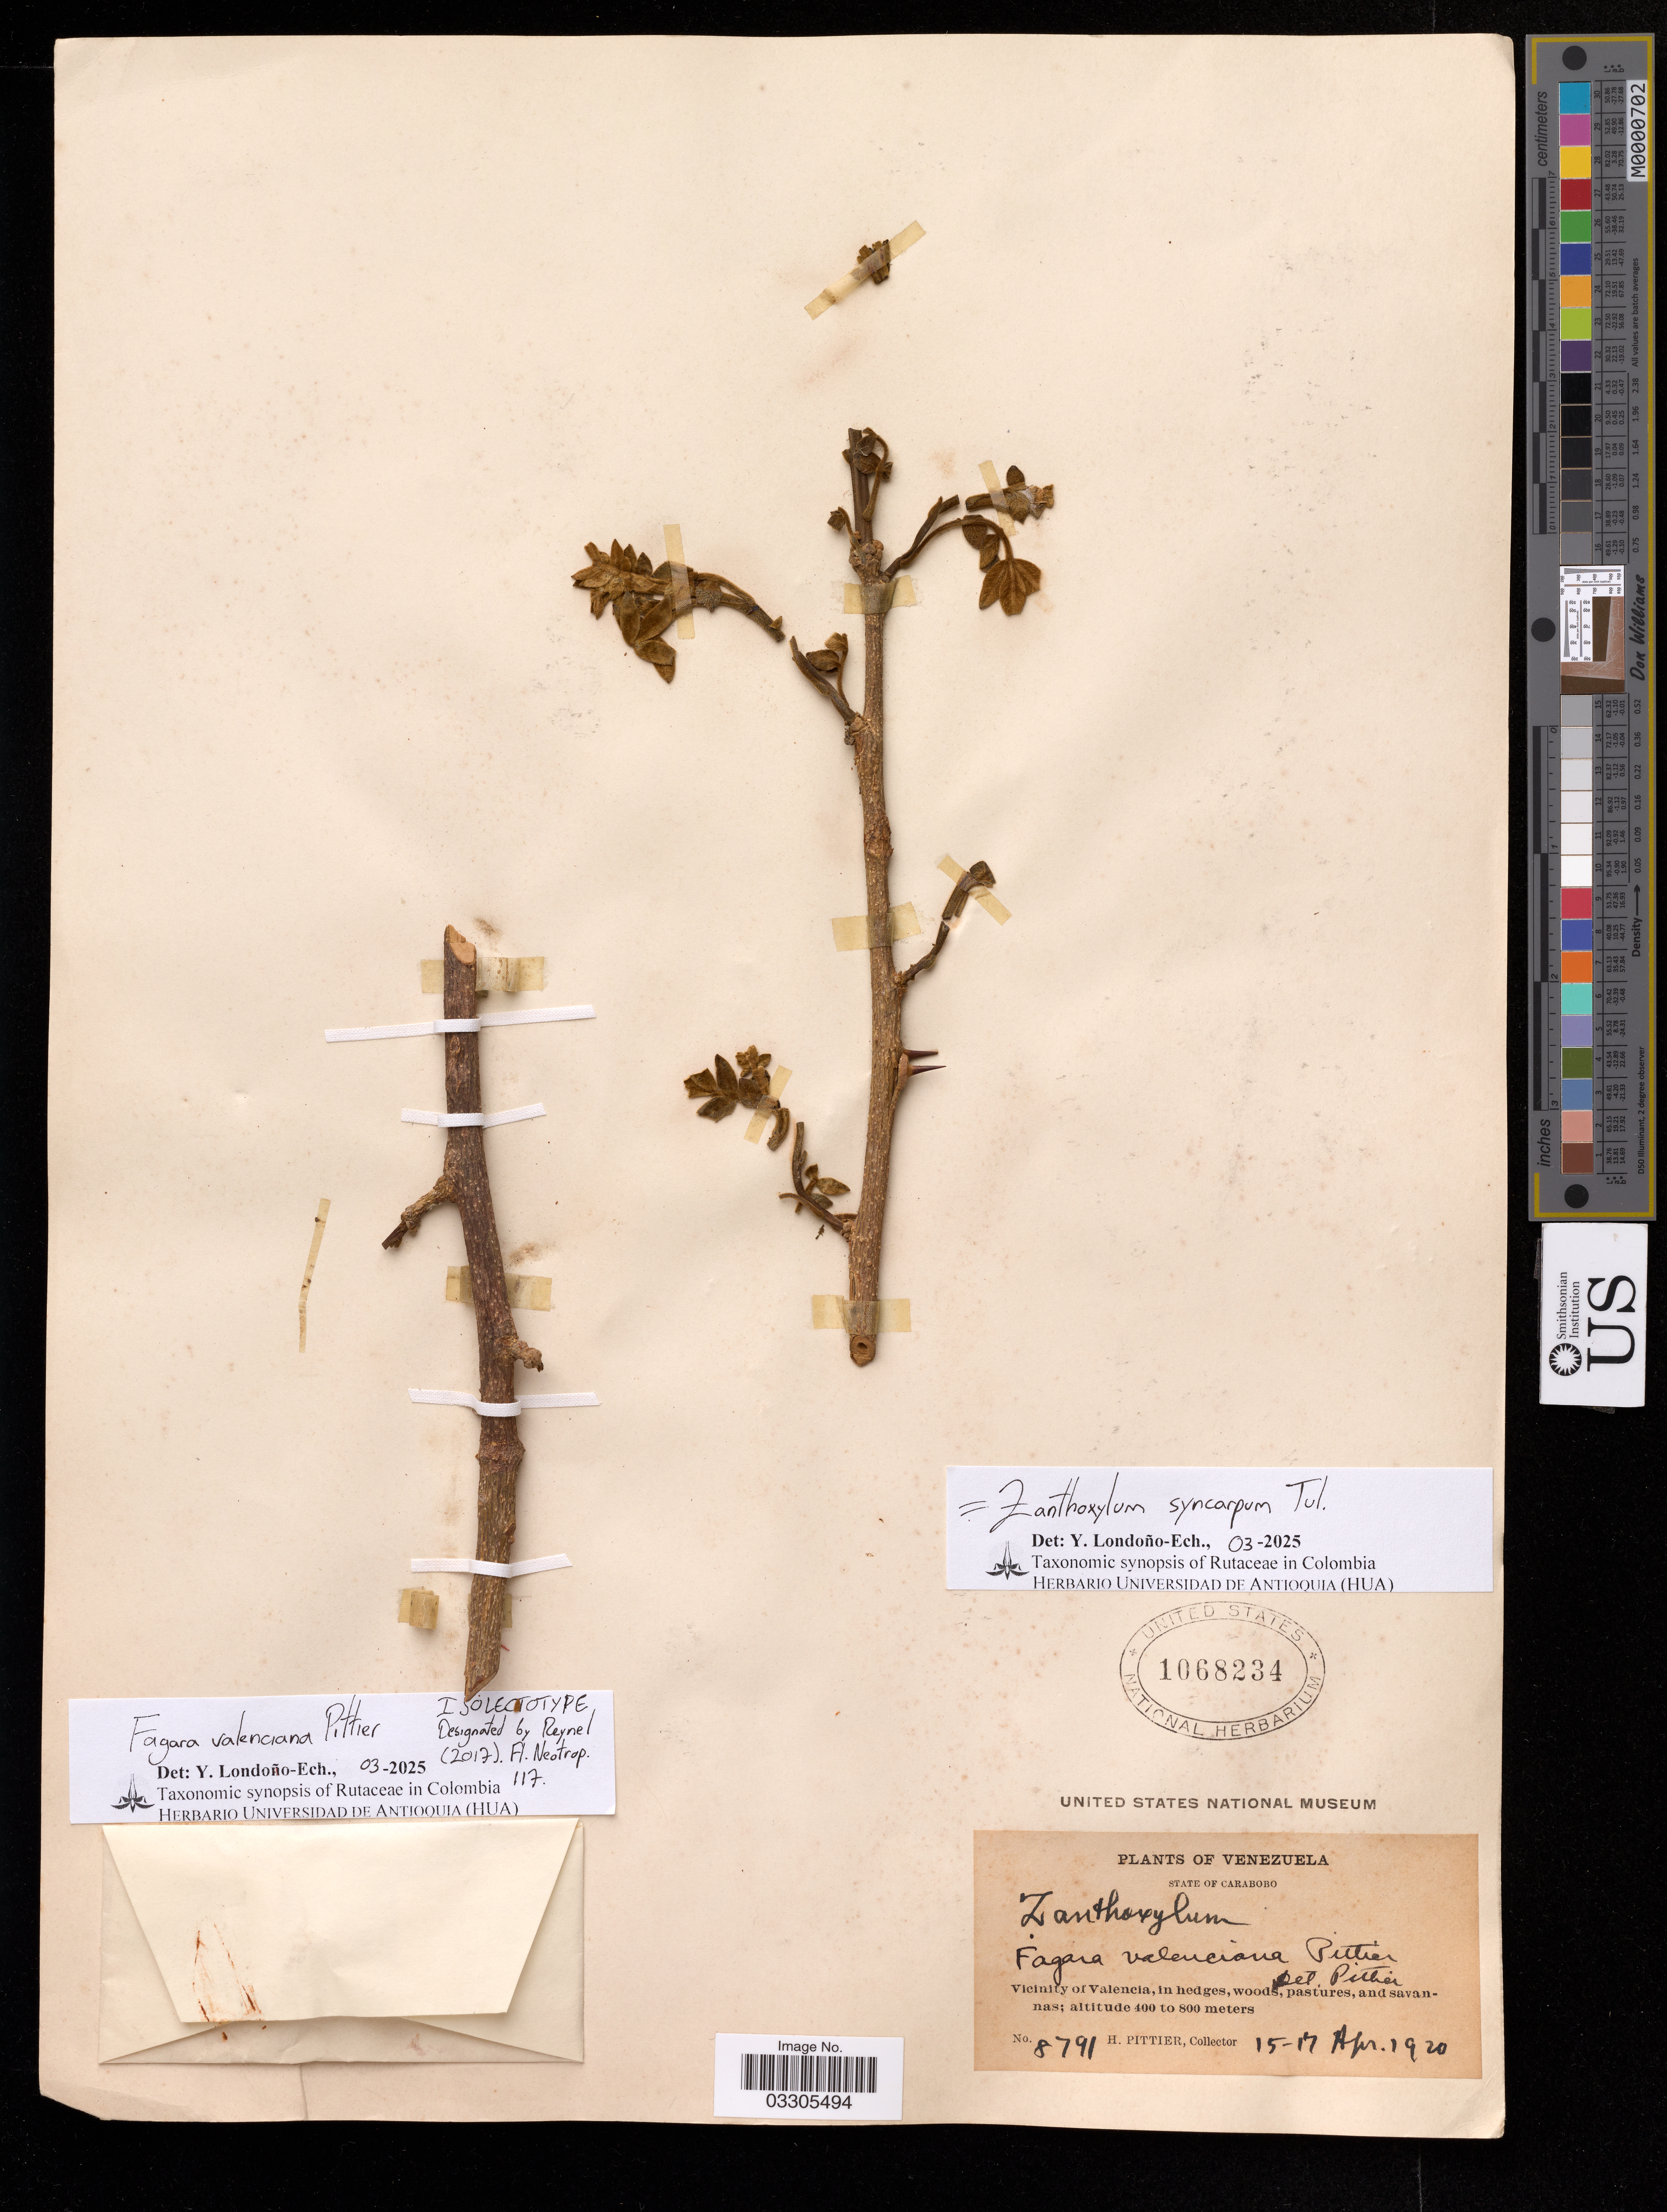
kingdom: Plantae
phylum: Tracheophyta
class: Magnoliopsida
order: Sapindales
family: Rutaceae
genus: Fagara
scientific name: Fagara valenciana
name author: Pittier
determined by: Londoño-Echeverri, Y.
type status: Isolectotype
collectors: H. F. Pittier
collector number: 8791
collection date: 1920-04-15/1920-04-17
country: Venezuela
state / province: Carabobo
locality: Vicinity of Valencia.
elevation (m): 400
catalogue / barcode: US 1068234